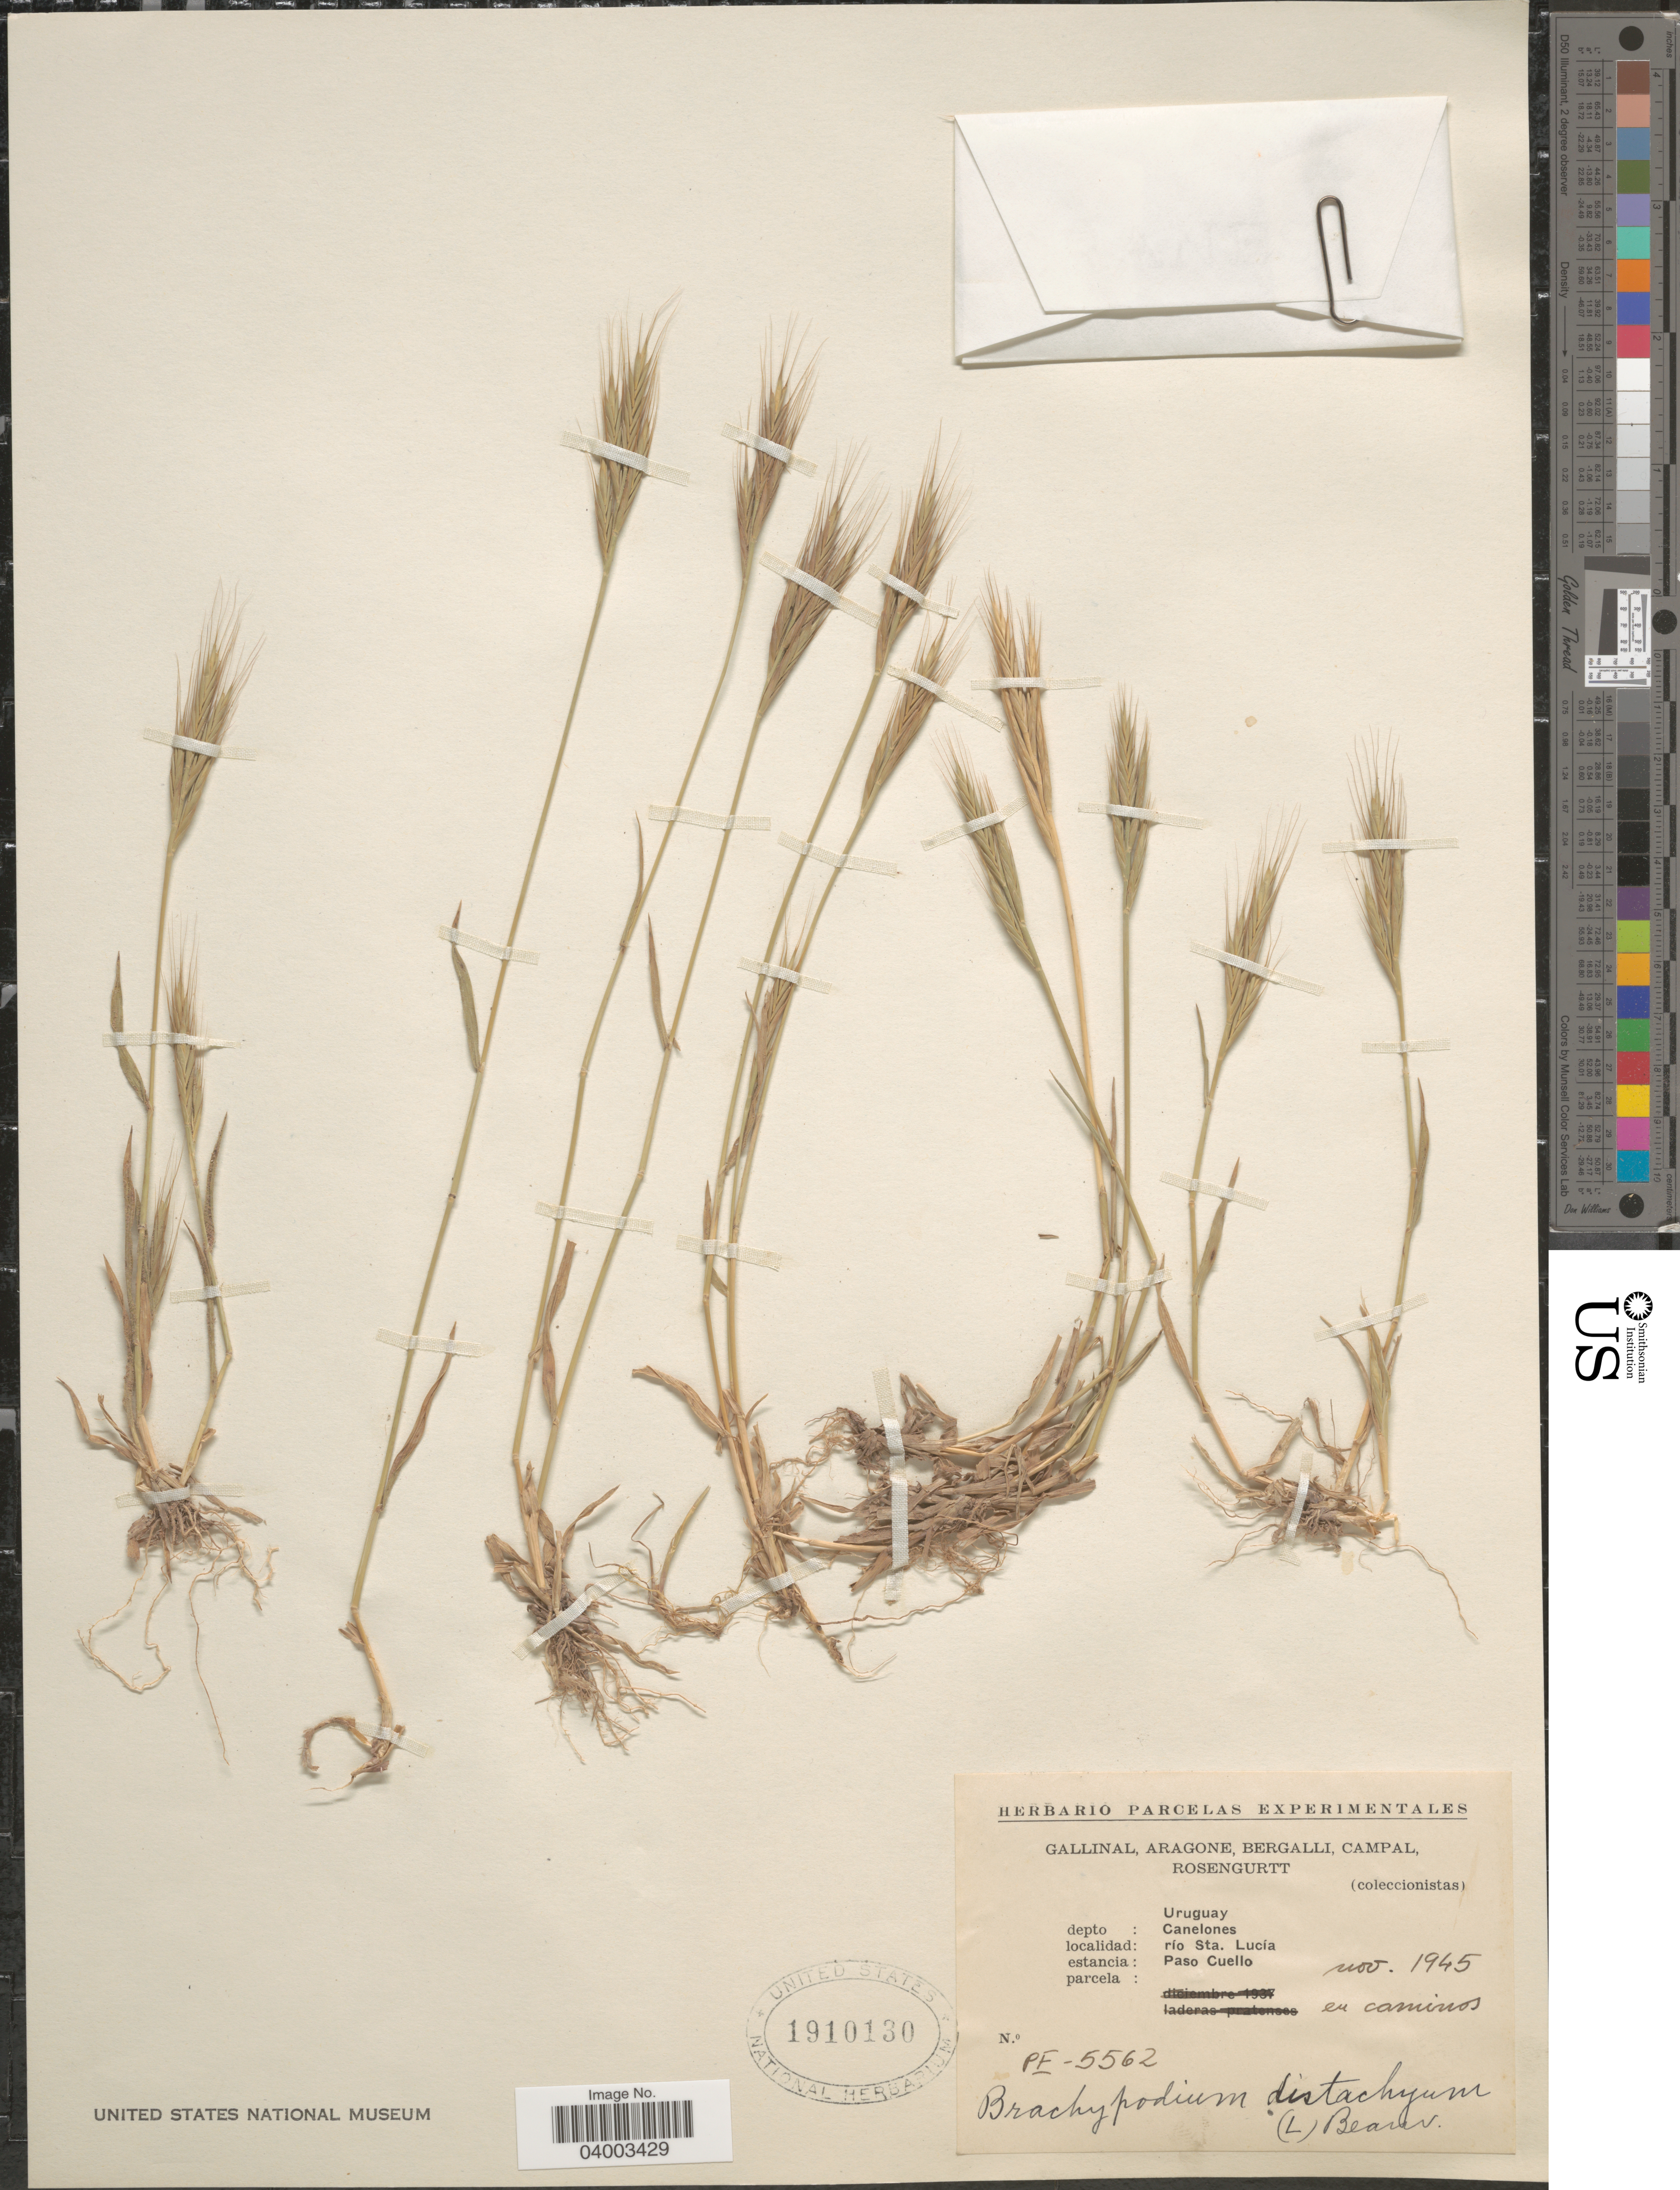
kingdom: Plantae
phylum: Tracheophyta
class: Liliopsida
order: Poales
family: Poaceae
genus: Brachypodium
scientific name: Brachypodium distachyon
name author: (L.) P. Beauv.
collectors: -. Gallinal, -- Aragone, -- Bergalli, -- Campal & Rosengurtt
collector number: PE-5562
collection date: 1945-11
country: Uruguay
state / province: Canelones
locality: Depto: Canelones. Río Sta. Lucía. Estancia: Paso Cuello.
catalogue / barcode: US 1910130